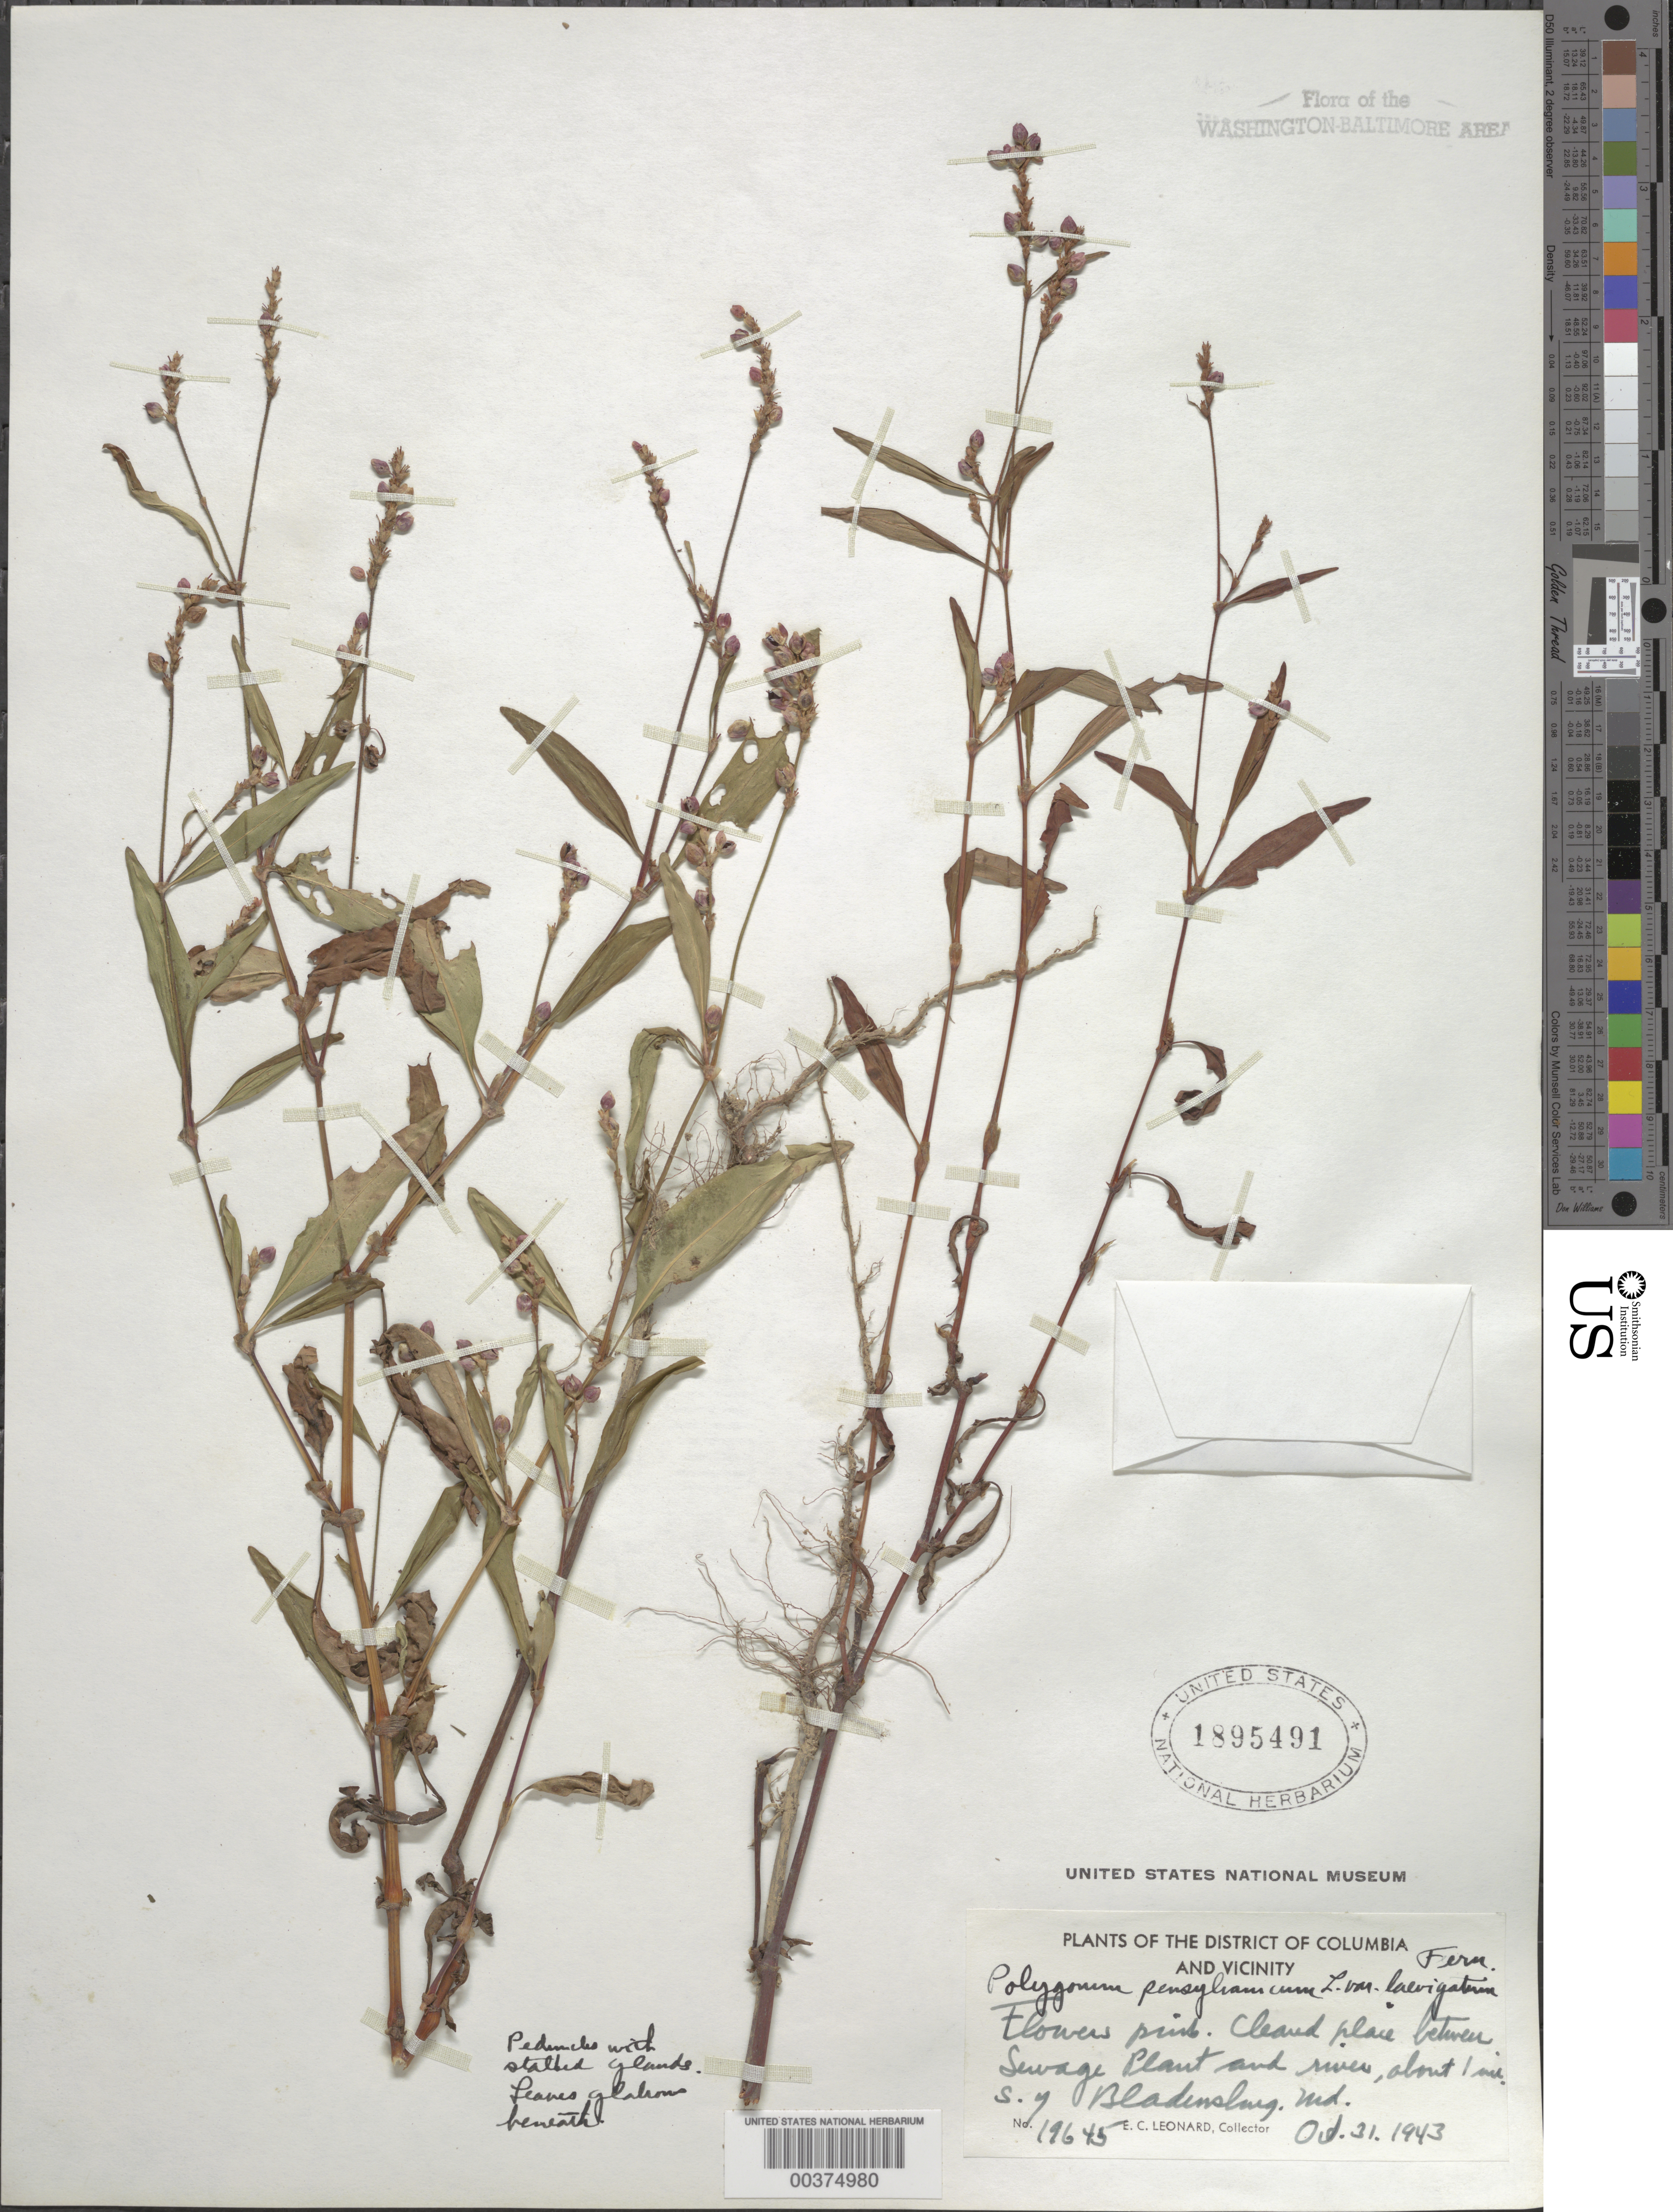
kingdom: Plantae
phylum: Tracheophyta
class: Magnoliopsida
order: Caryophyllales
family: Polygonaceae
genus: Persicaria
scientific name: Persicaria pensylvanica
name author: (L.) M. Gómez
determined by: Atha, D. E.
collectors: E. C. Leonard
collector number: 19645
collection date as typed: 31 Oct 1943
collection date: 1943-10-31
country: United States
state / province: Maryland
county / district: Prince George's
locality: Between Sewage Plant and River, south of Bladensburg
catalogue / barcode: US 1895491